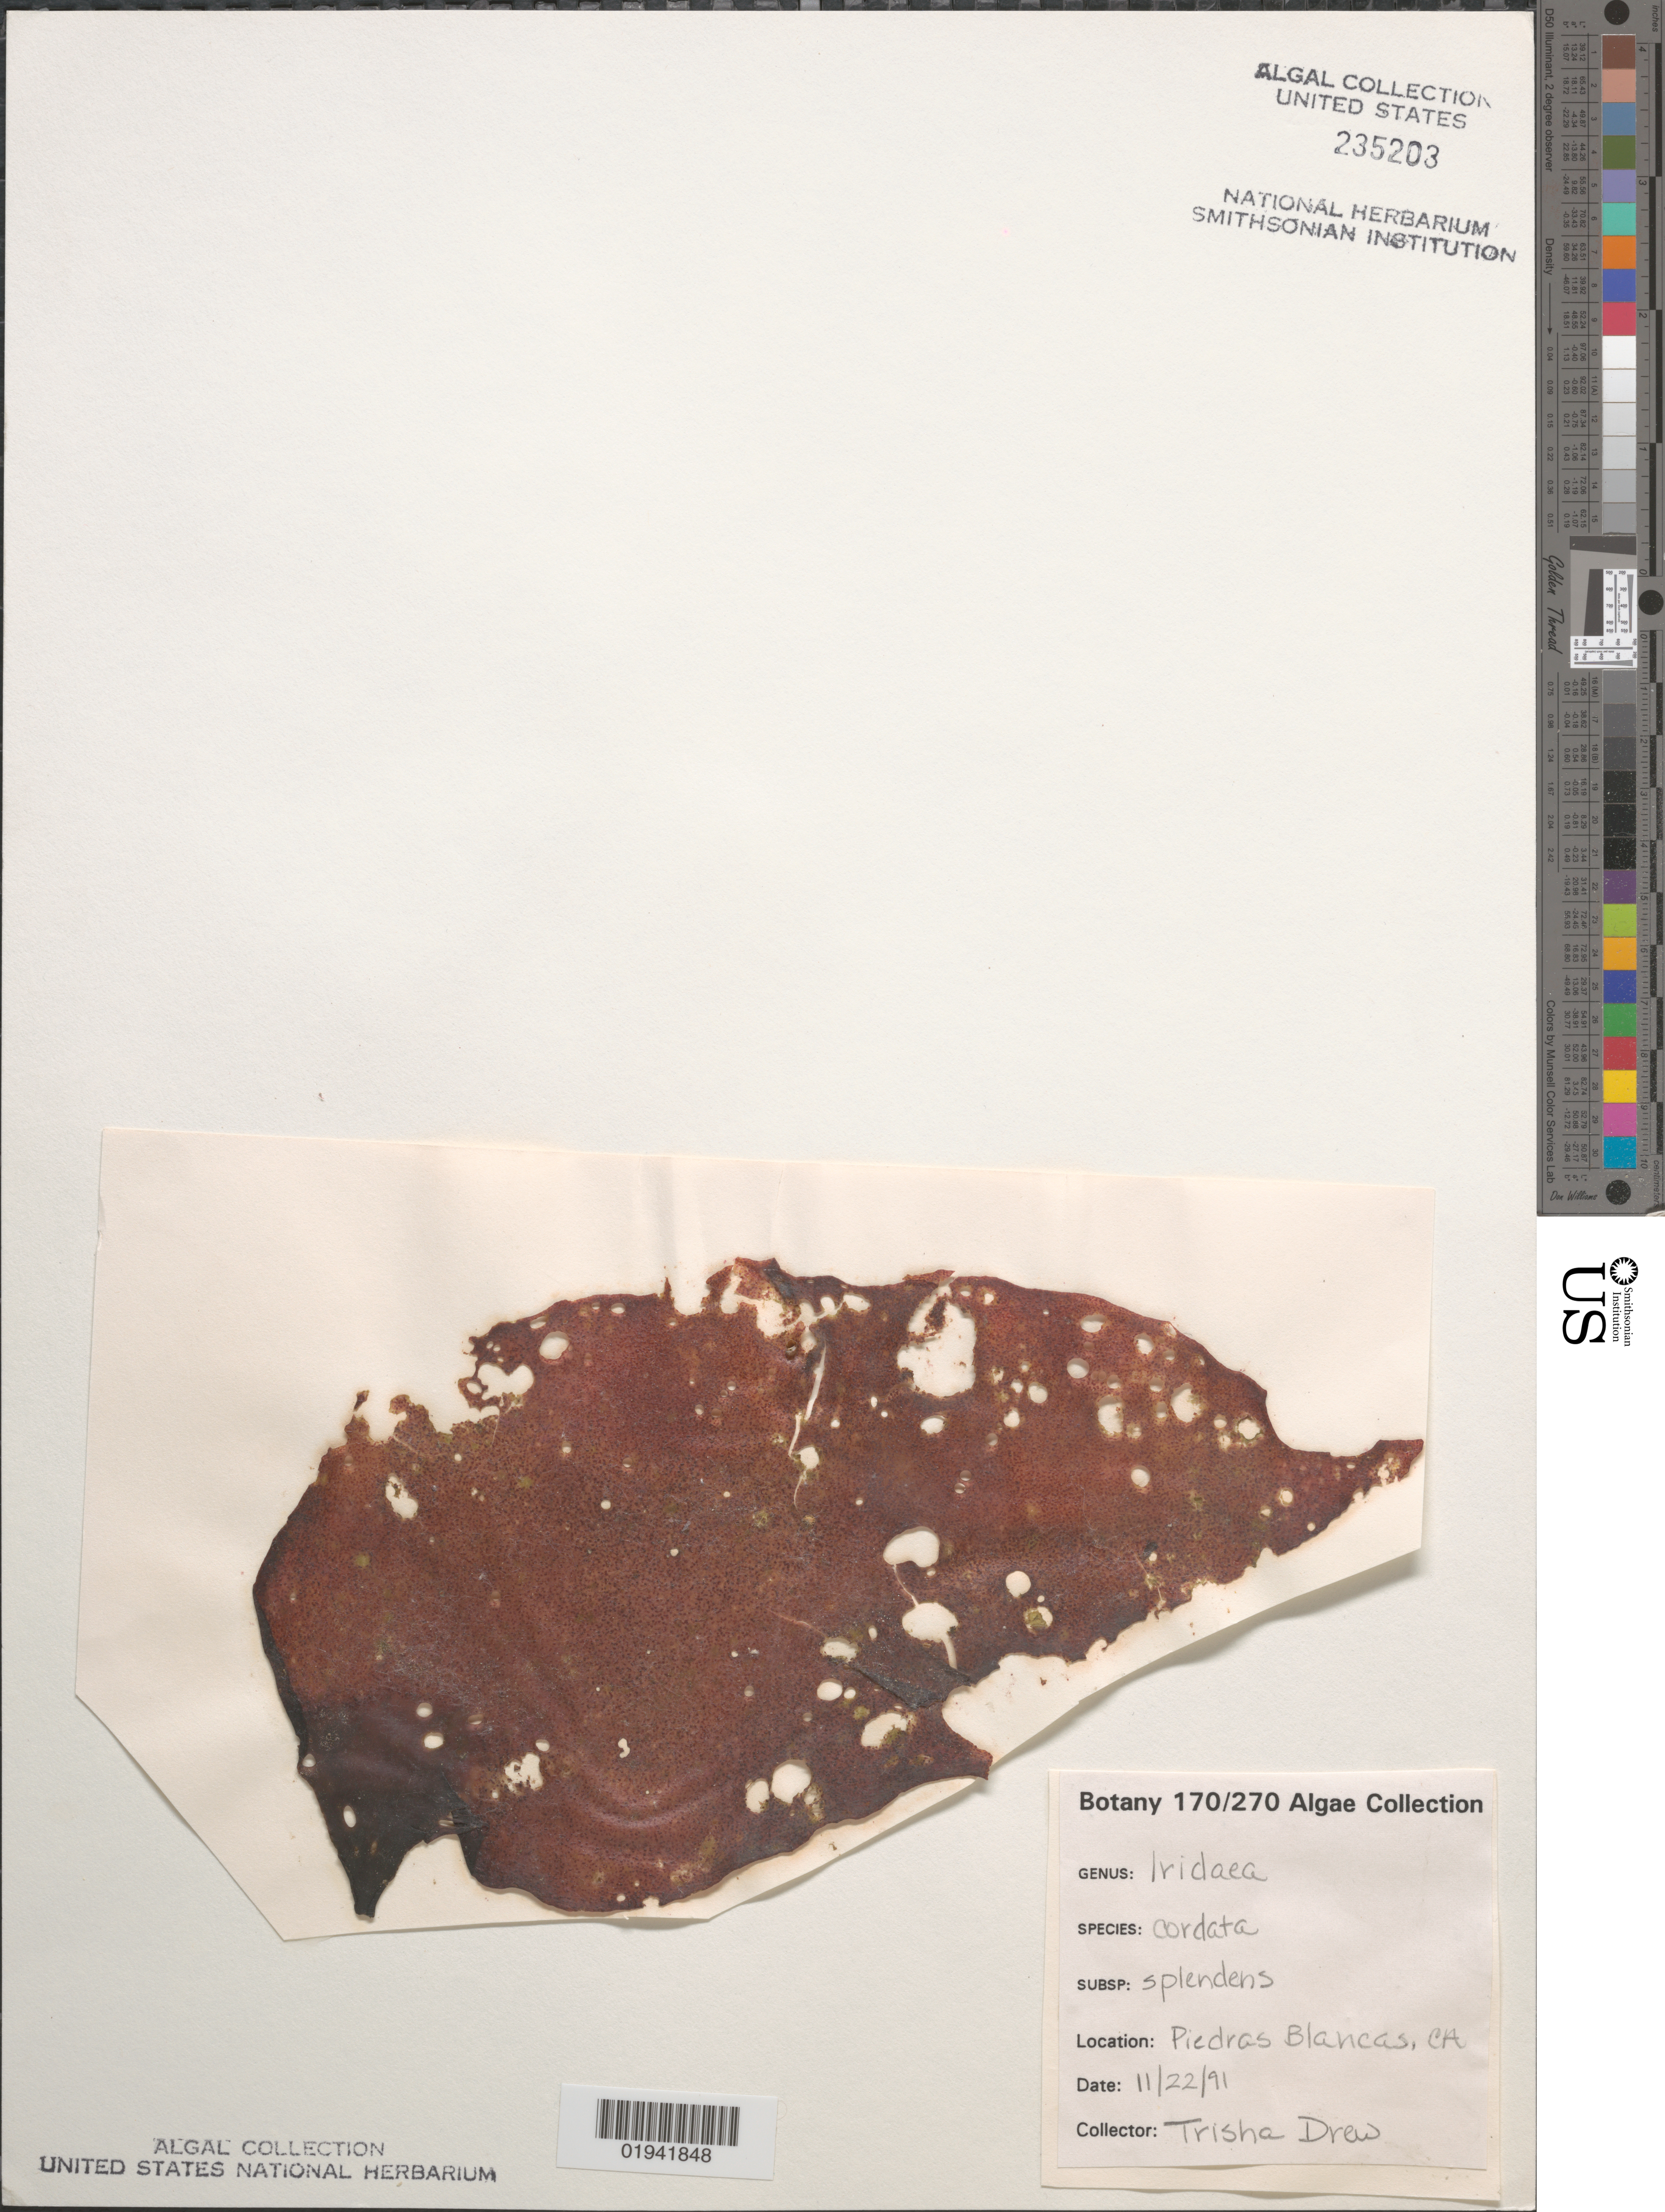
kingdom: Plantae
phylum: Rhodophyta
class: Florideophyceae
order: Gigartinales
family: Gigartinaceae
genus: Iridaea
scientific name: Iridaea cordata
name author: (Turner) Bory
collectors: T. Drew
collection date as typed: Transcribed d/m/y: 22/11/91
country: United States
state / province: California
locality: Piedras Blancas.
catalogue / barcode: US 235203